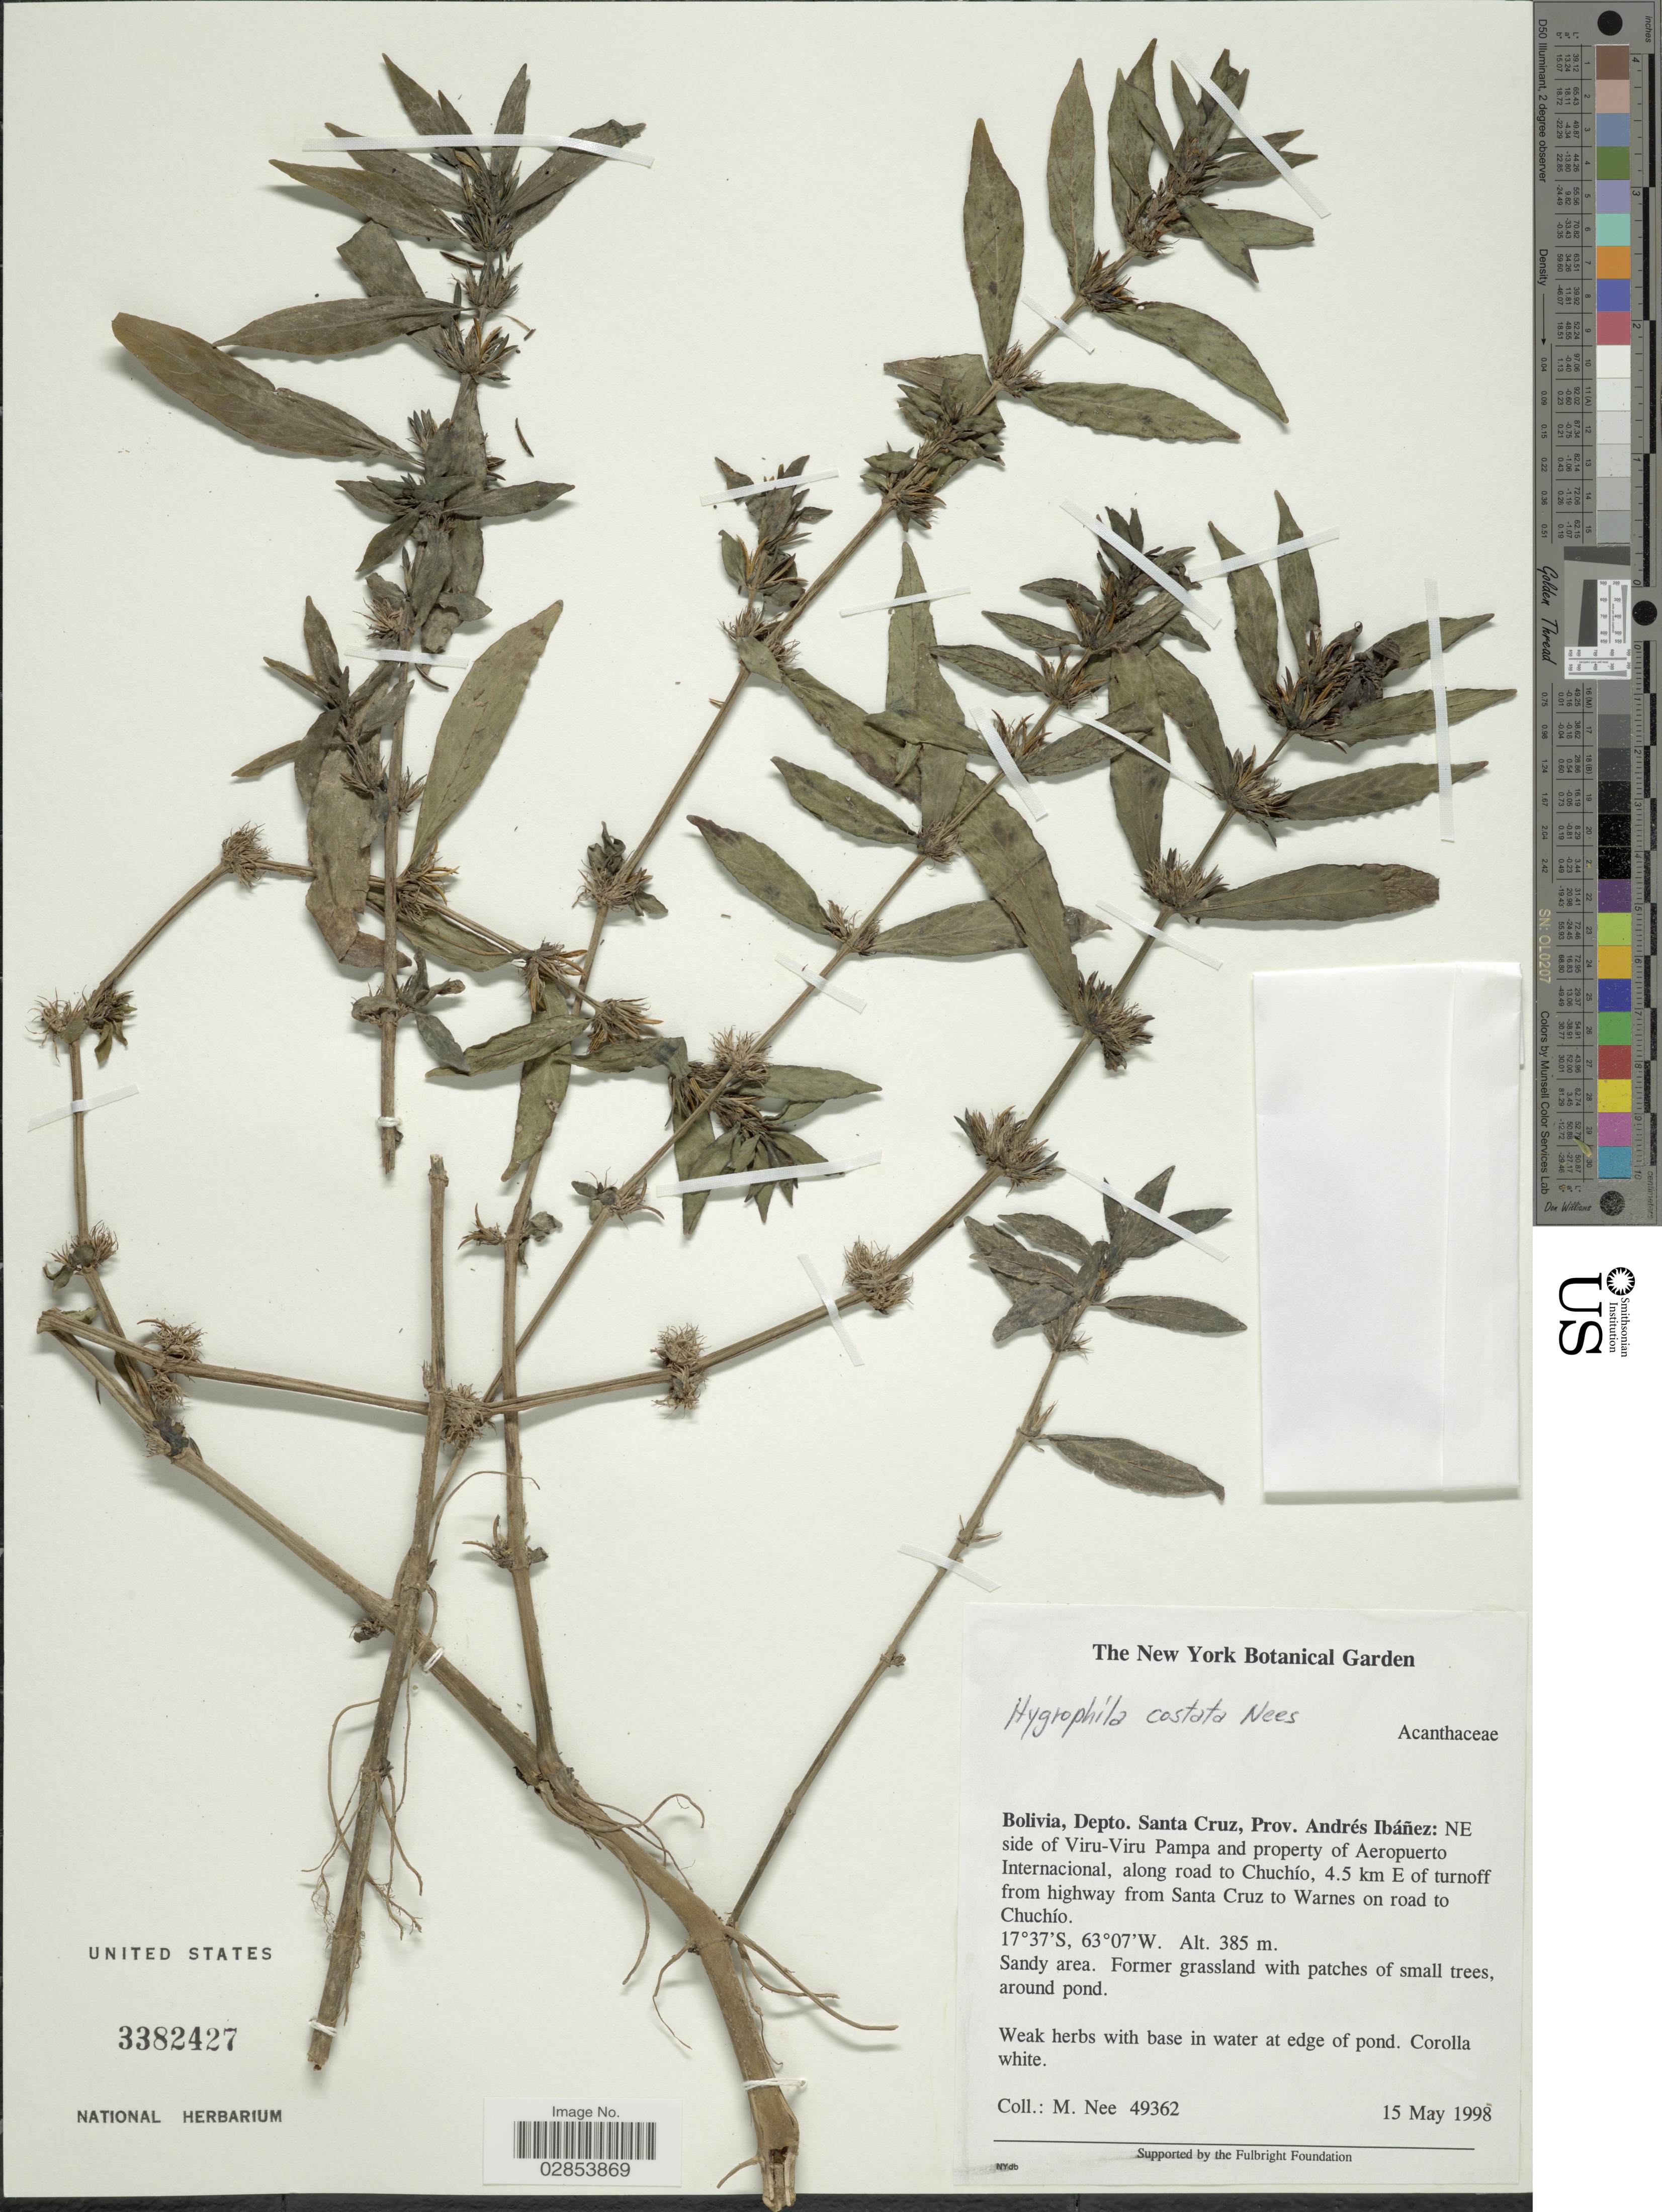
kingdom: Plantae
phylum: Tracheophyta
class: Magnoliopsida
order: Lamiales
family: Acanthaceae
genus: Hygrophila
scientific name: Hygrophila costata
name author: Nees & T. Nees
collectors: M. Nee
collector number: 49362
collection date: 1998-05-15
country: Bolivia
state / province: Santa Cruz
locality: Depto. Santa Cruz, Prov. Andrés Ibánez: NE side of Viru-Viru Pampa and property of Aeropuerto Internacional, along road to Chuchío, 4.5 km E of turnoff from highway from Santa Cruz to Warnes on road to Chuchío.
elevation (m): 385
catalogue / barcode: US 3382427